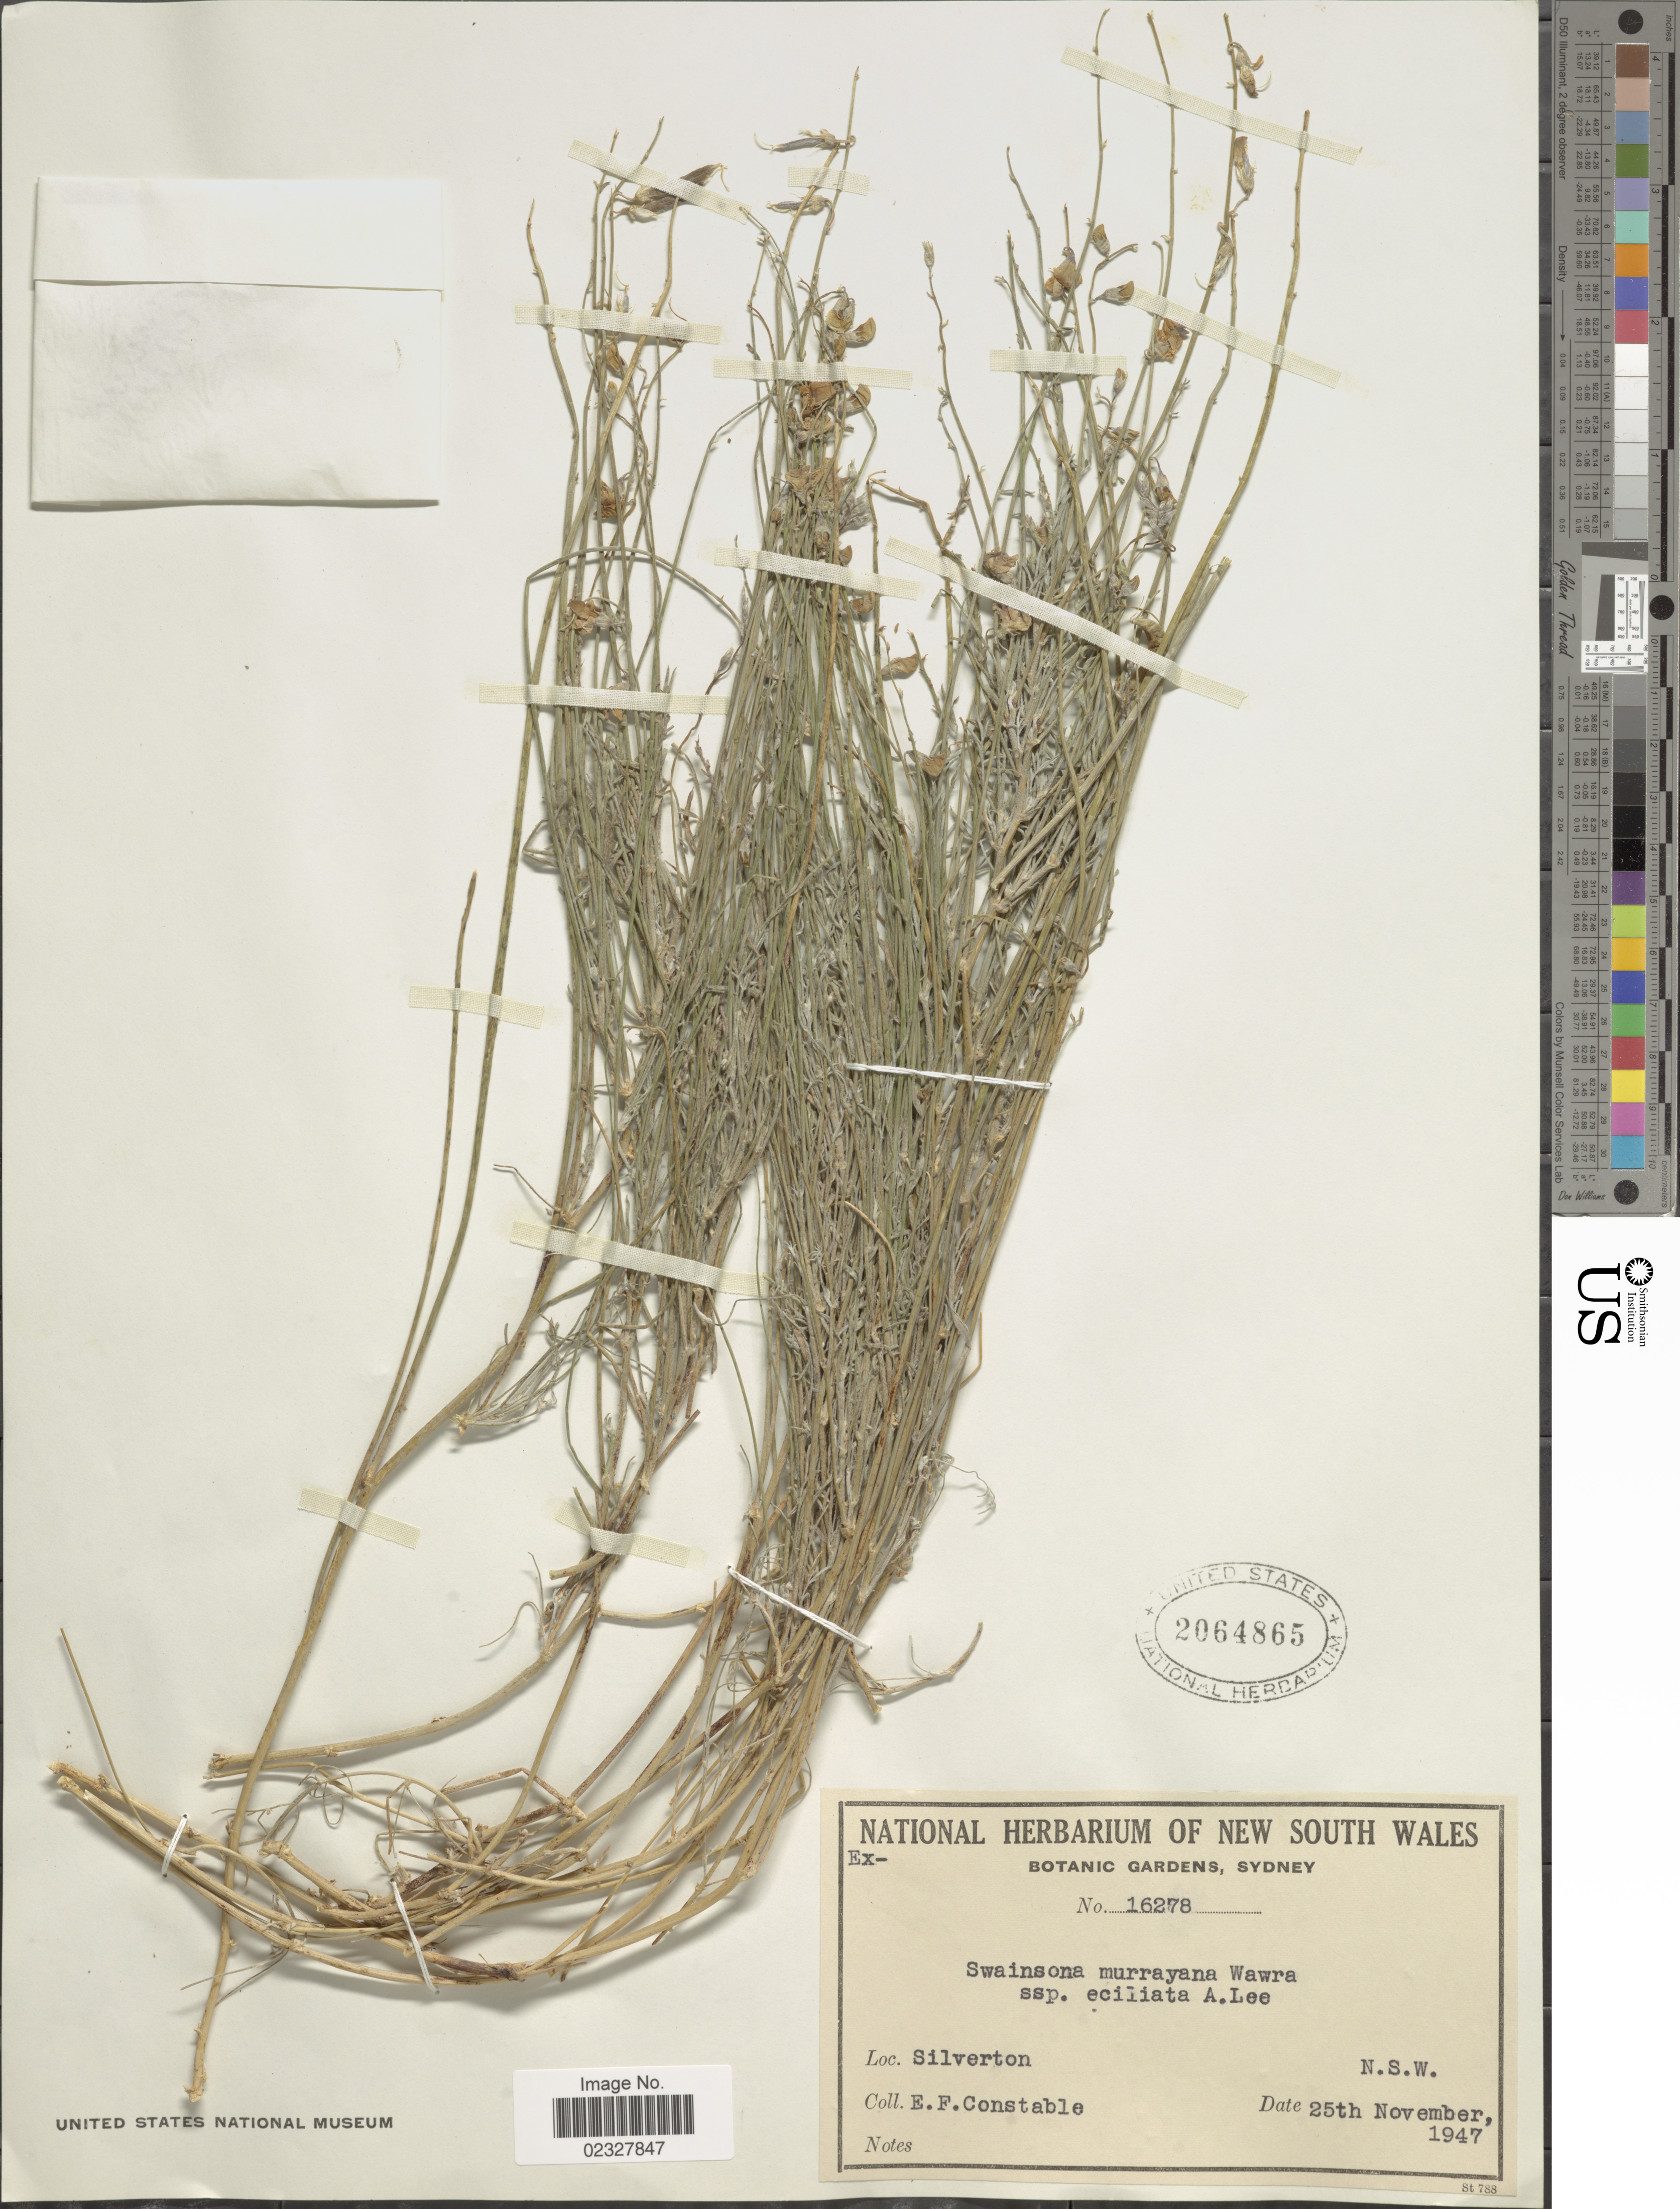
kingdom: Plantae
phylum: Tracheophyta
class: Magnoliopsida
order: Fabales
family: Fabaceae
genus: Swainsona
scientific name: Swainsona murrayana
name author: Wawra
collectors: E. F. Constable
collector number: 16278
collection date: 1947-11-25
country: Australia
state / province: New South Wales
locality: Silverton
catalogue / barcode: US 2064865